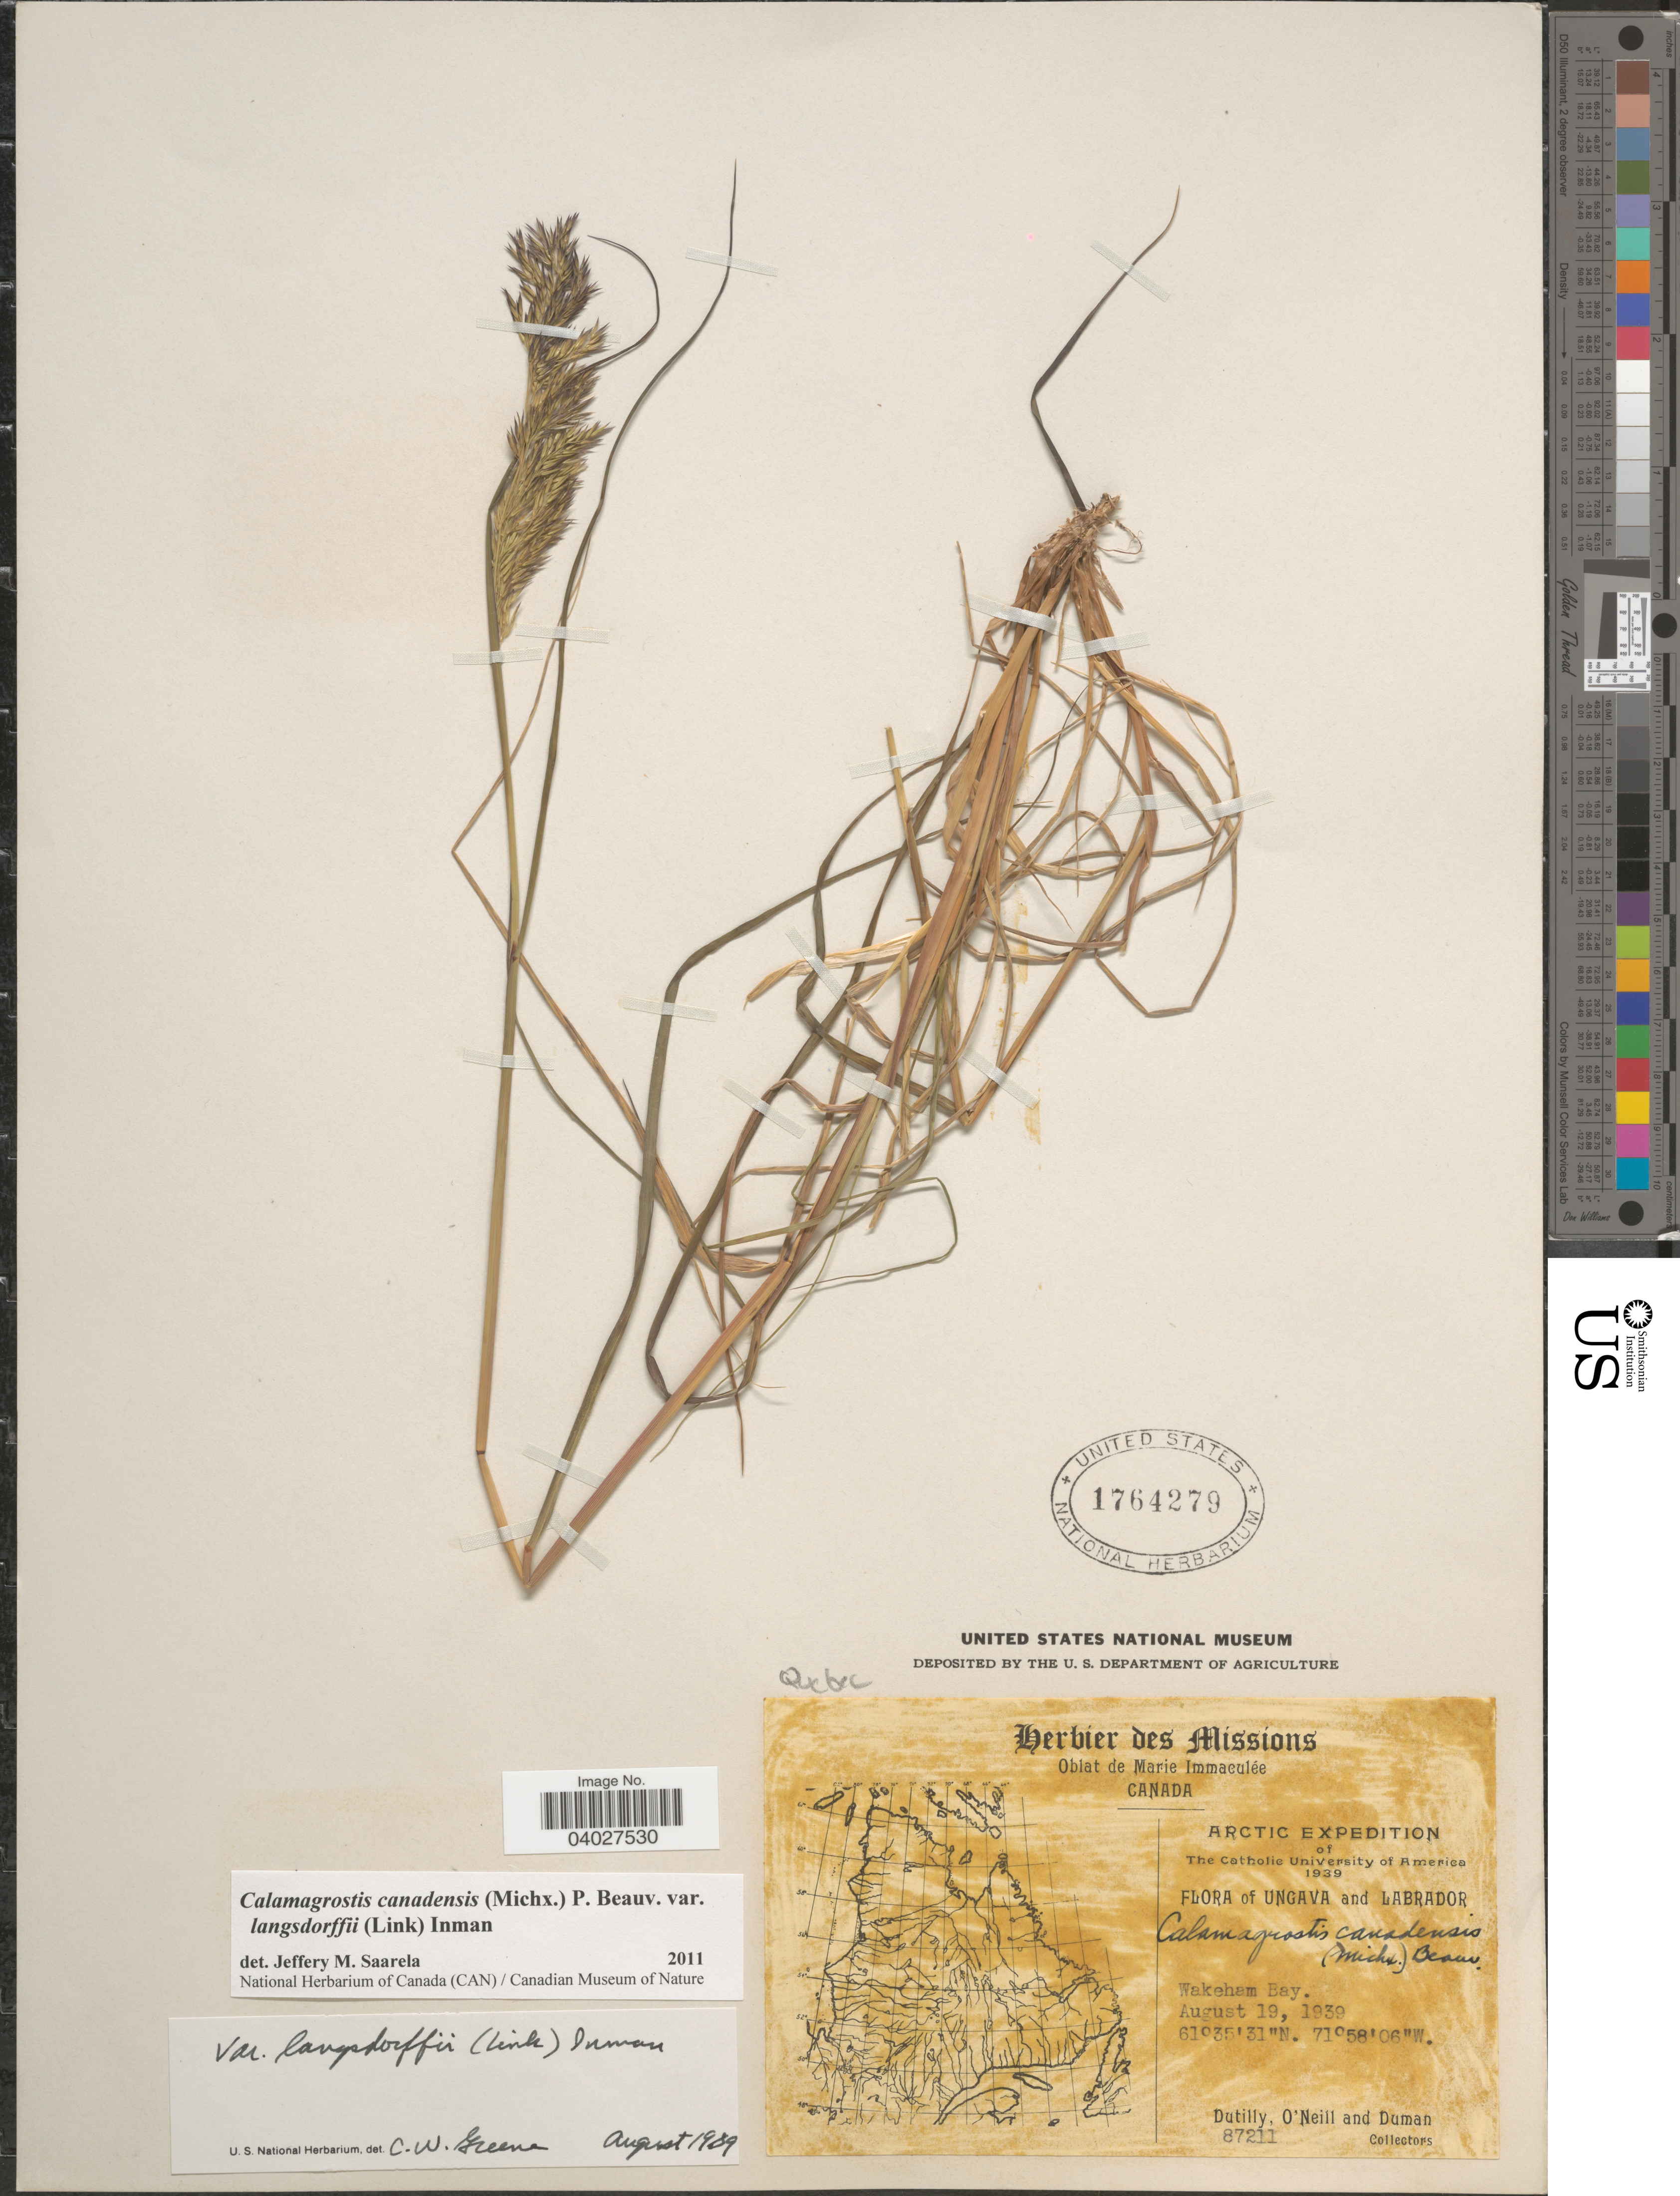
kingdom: Plantae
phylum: Tracheophyta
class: Liliopsida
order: Poales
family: Poaceae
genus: Calamagrostis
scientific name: Calamagrostis canadensis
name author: (Michx.) P. Beauv.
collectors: -. Dutilly, -. O'Neill & -. Duman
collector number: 87211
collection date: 1939-08-19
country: Canada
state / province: Quebec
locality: Quebec. Ungava and Labrador. Wakeham Bay.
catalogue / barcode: US 1764279